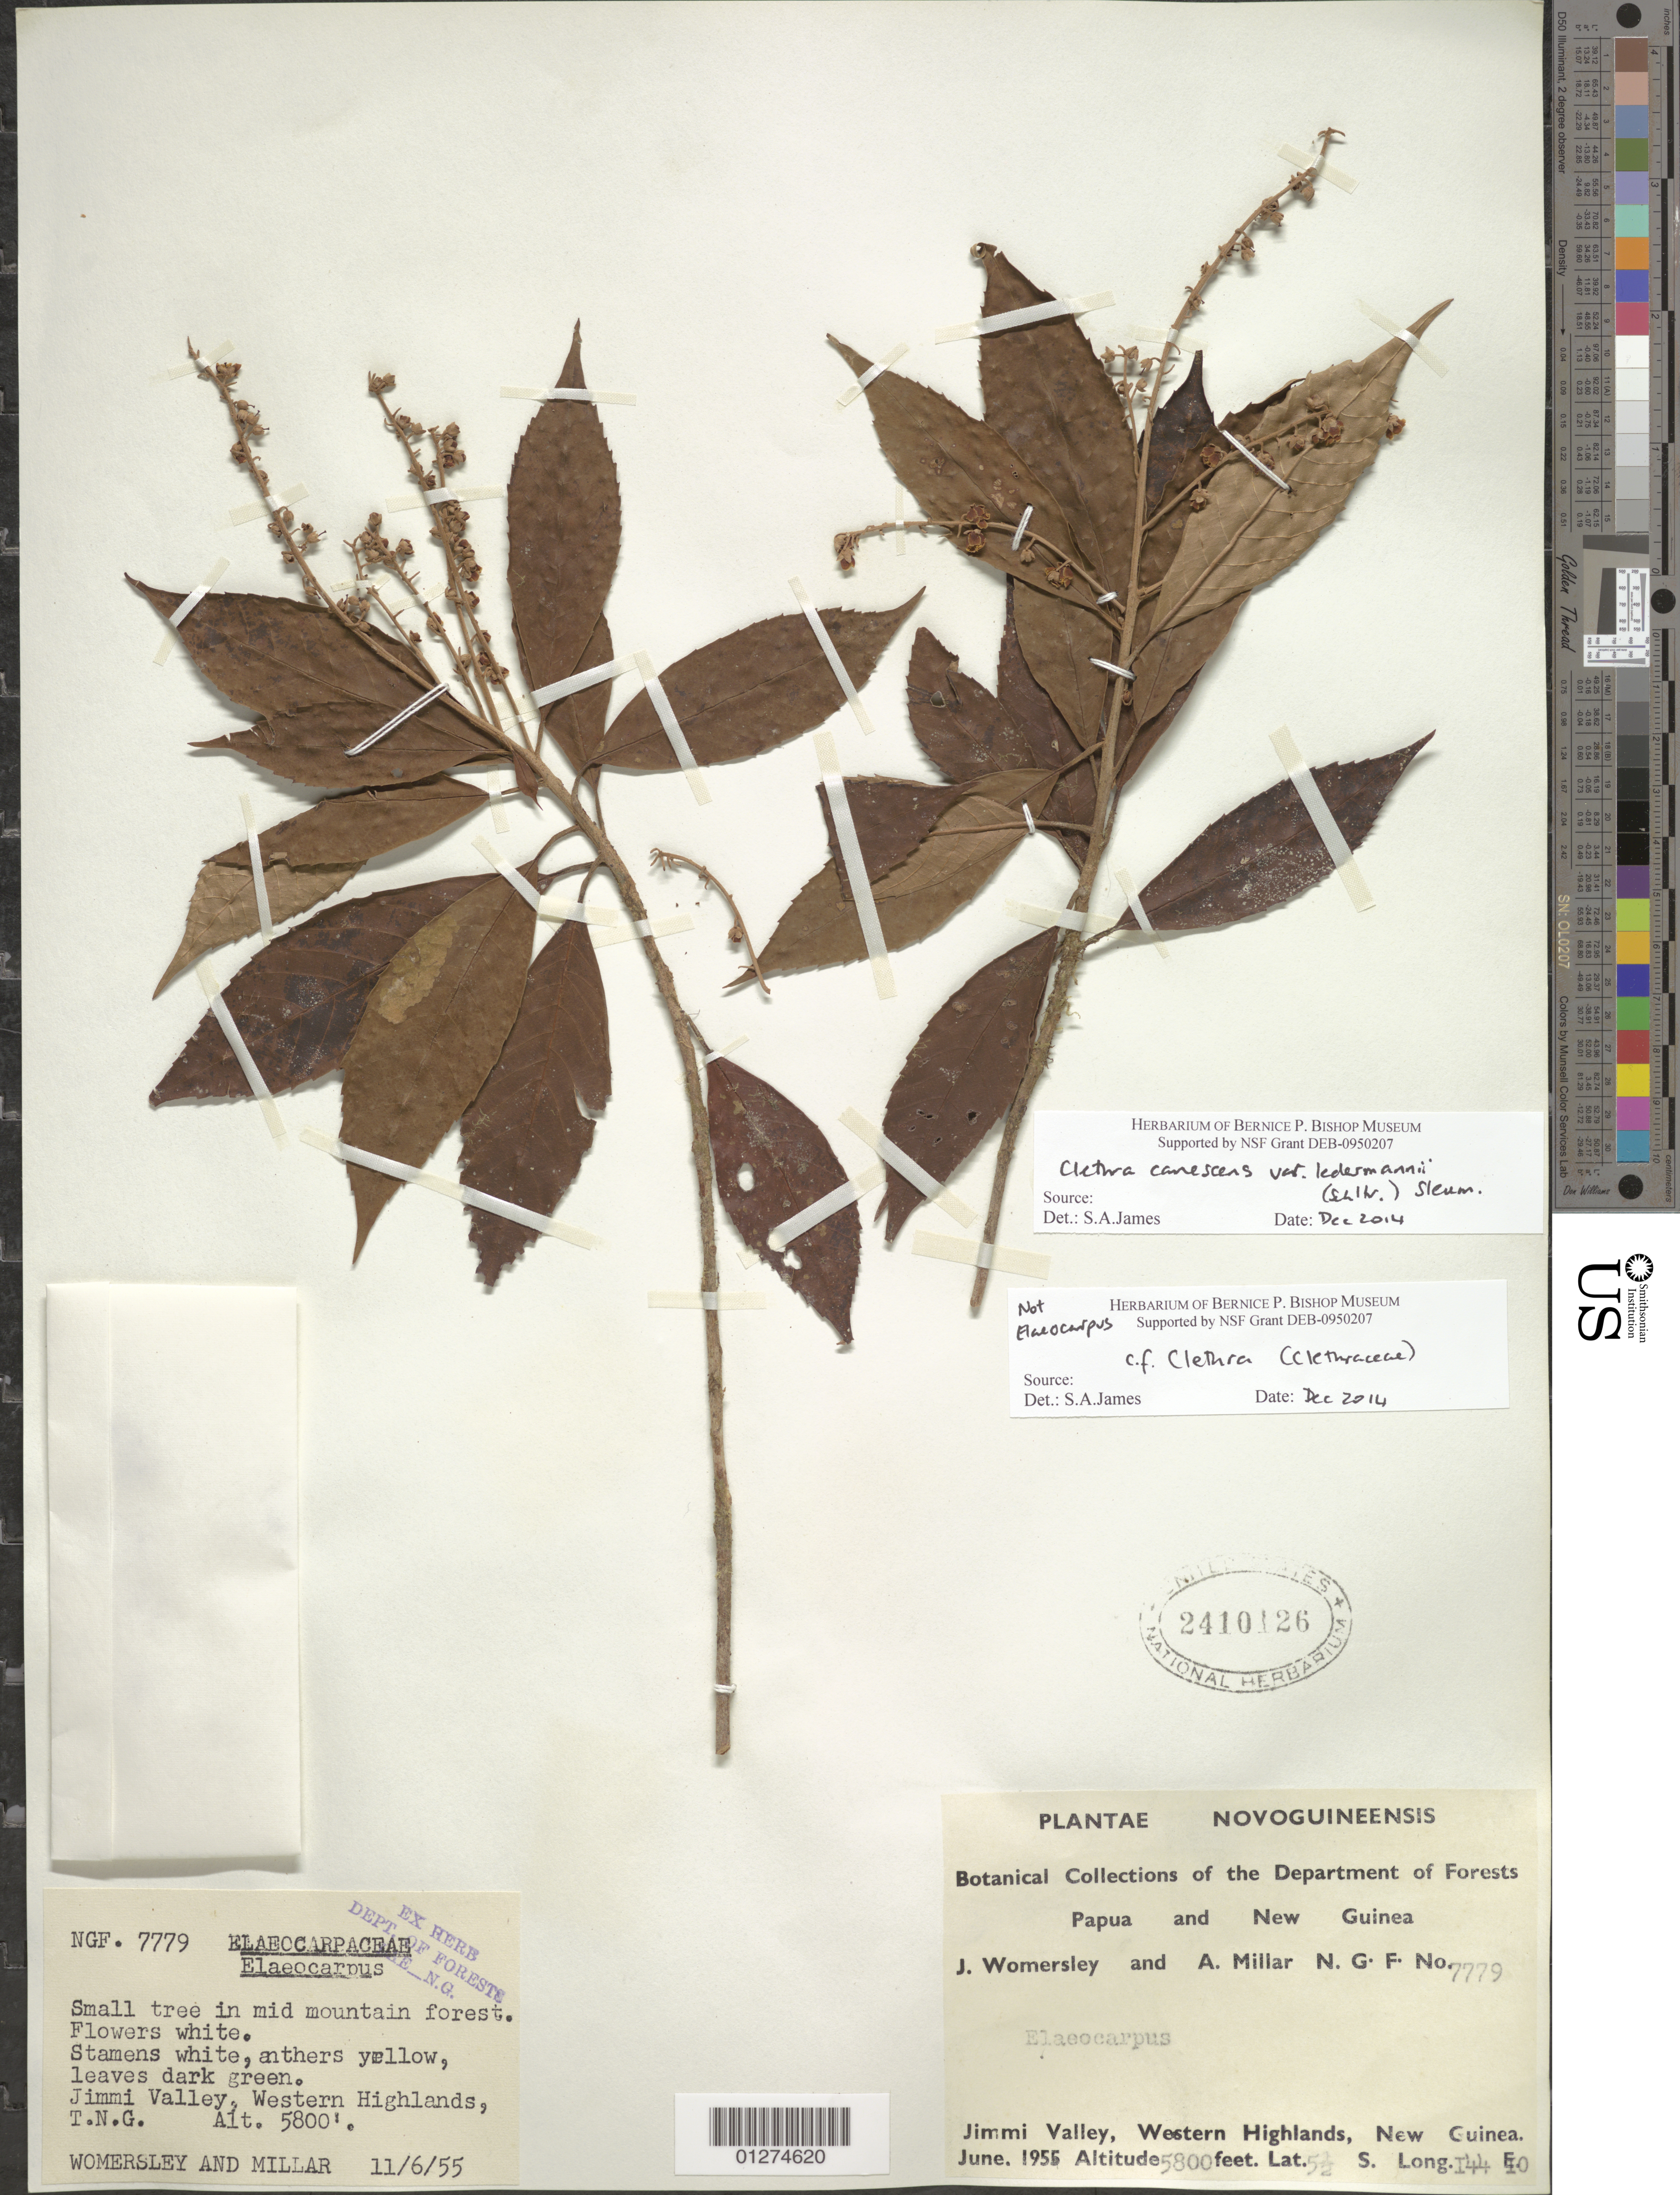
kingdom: Plantae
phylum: Tracheophyta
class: Magnoliopsida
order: Ericales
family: Clethraceae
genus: Clethra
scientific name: Clethra canescens var. ledermannii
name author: (Schltr.) Sleumer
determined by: James, S. A.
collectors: J. S. Womersley & A. Millar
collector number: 7779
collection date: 1955-06-11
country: Papua New Guinea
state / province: Western Highlands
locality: Jimmi Valley.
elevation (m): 1768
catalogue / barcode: US 2410126